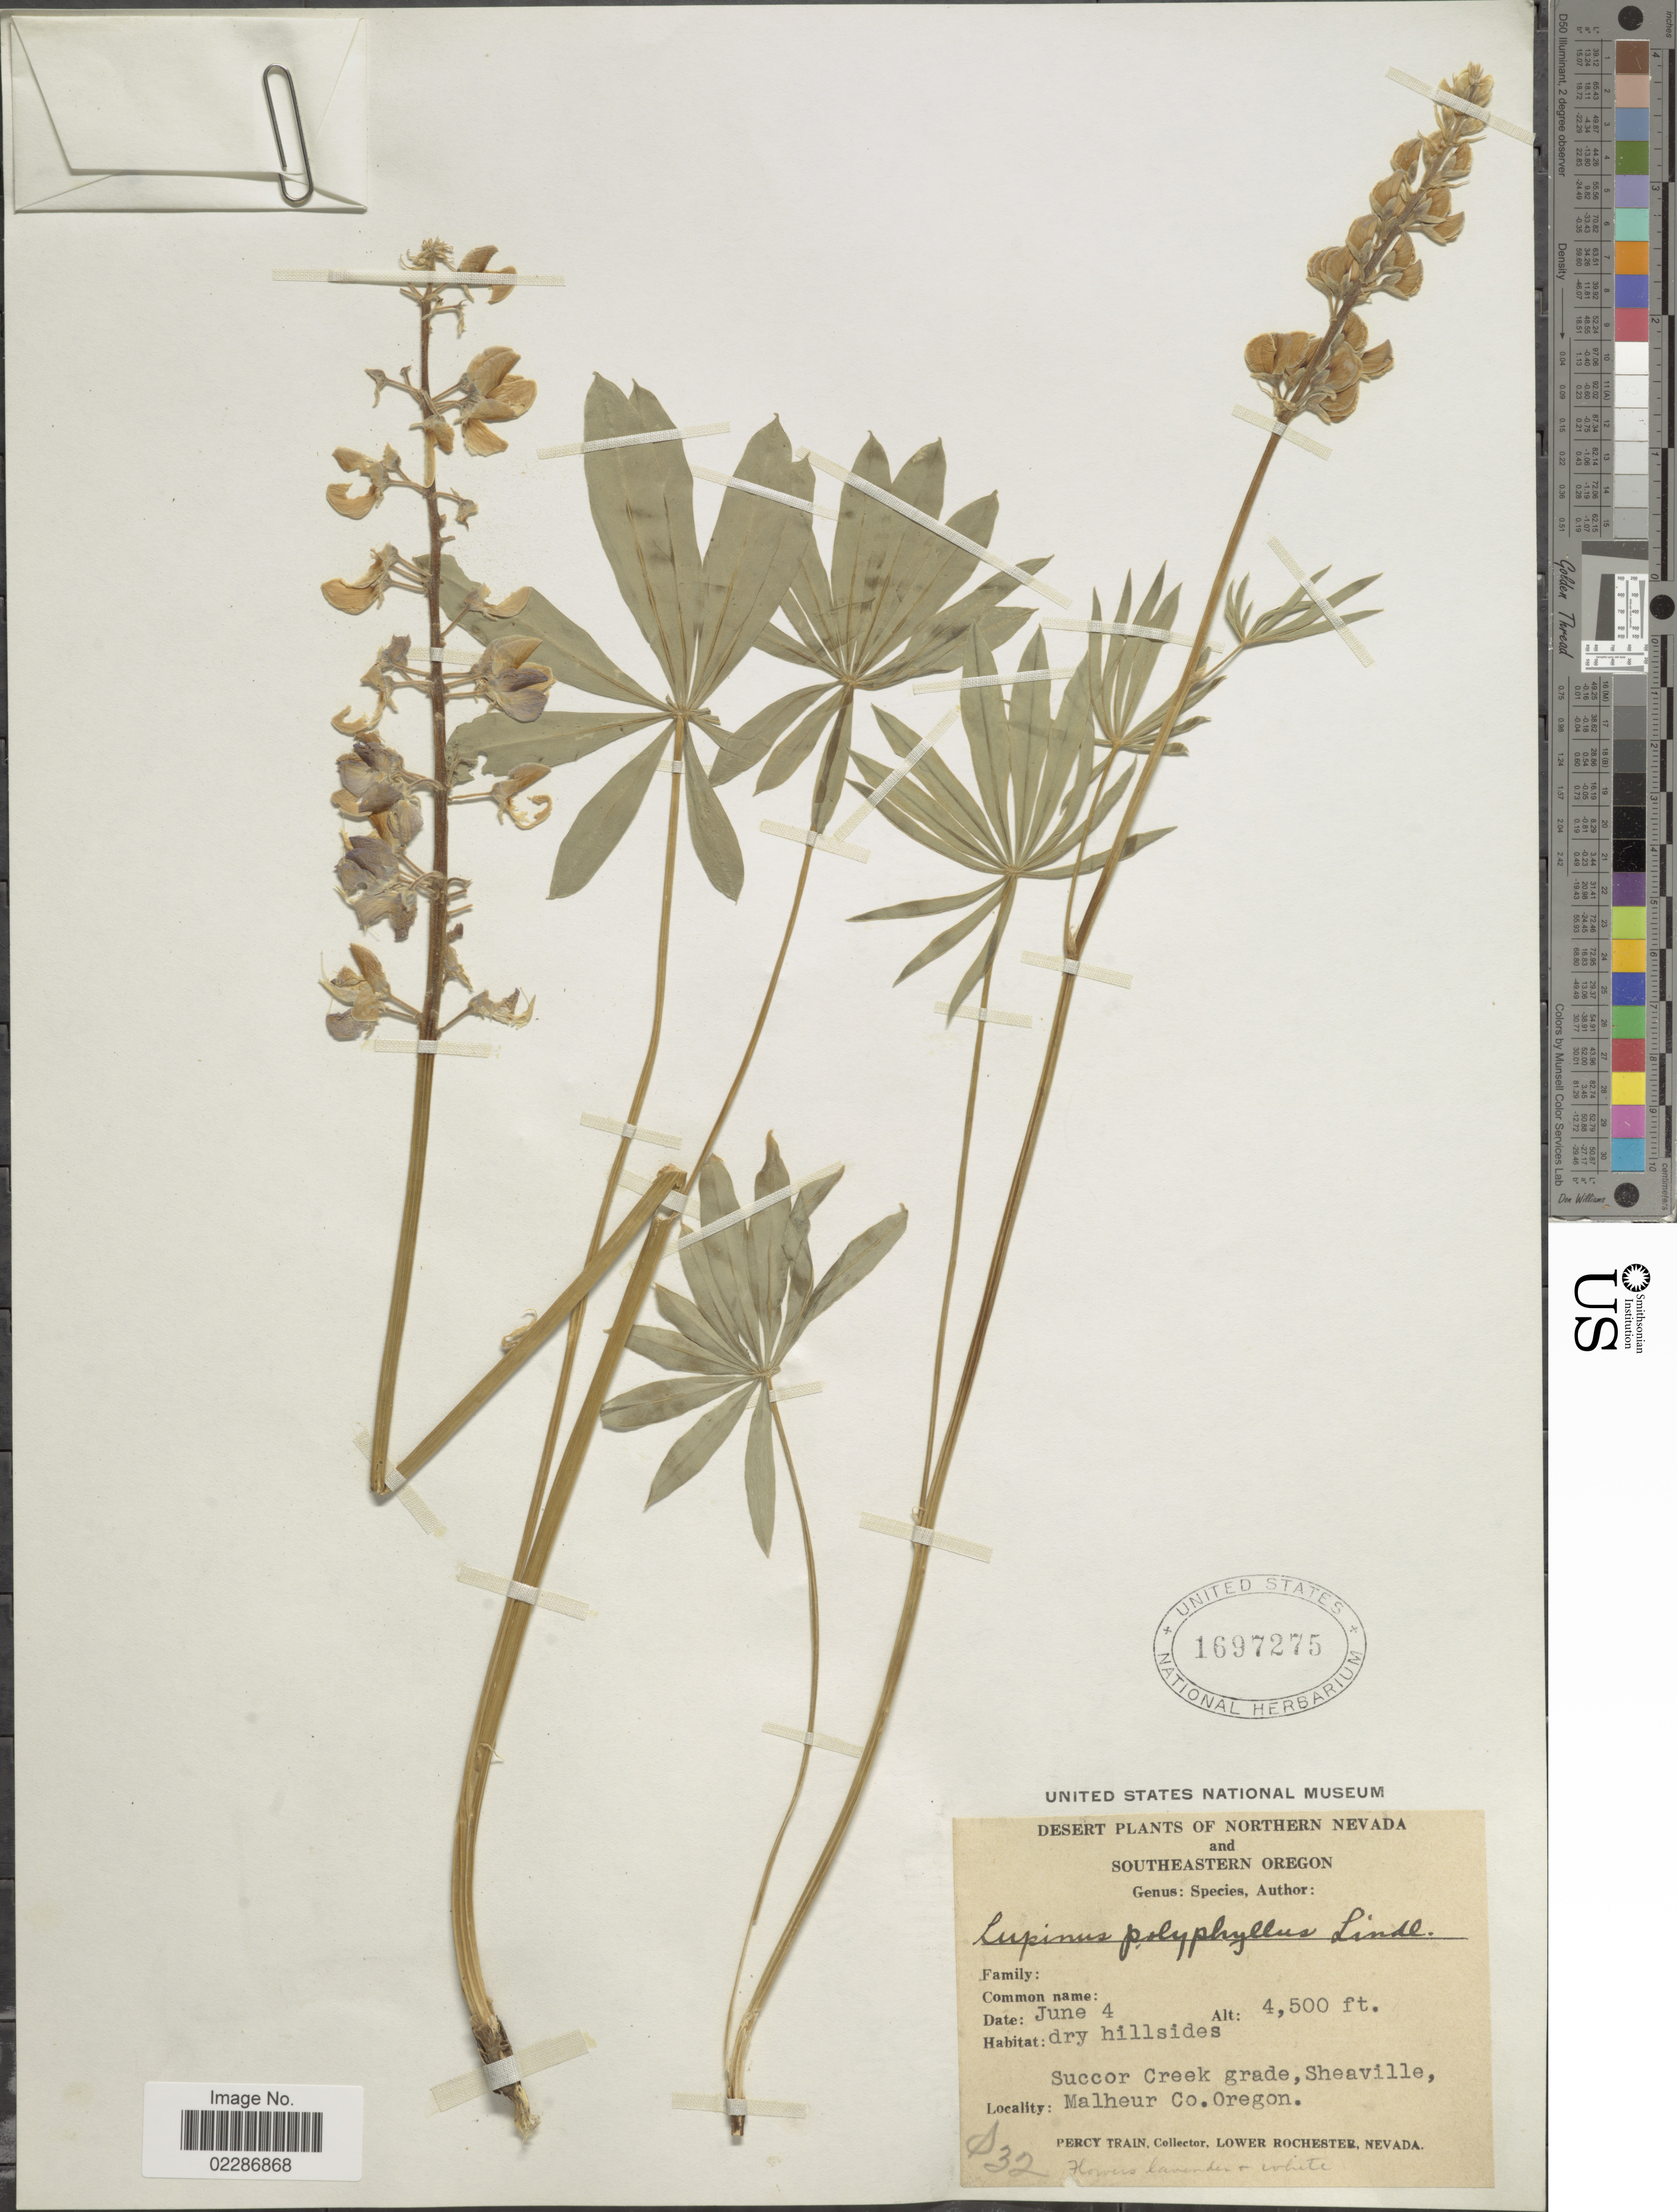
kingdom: Plantae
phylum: Tracheophyta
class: Magnoliopsida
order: Fabales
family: Fabaceae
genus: Lupinus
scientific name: Lupinus polyphyllus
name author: Lindl.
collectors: P. Train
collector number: S 32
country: United States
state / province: Oregon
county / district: Malheur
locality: Desert of Northern Nevada and Southeastern Oregon, dry hillsides, Succor Creek grade, Sheaville Malheur Co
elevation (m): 1372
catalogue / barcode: US 1697275